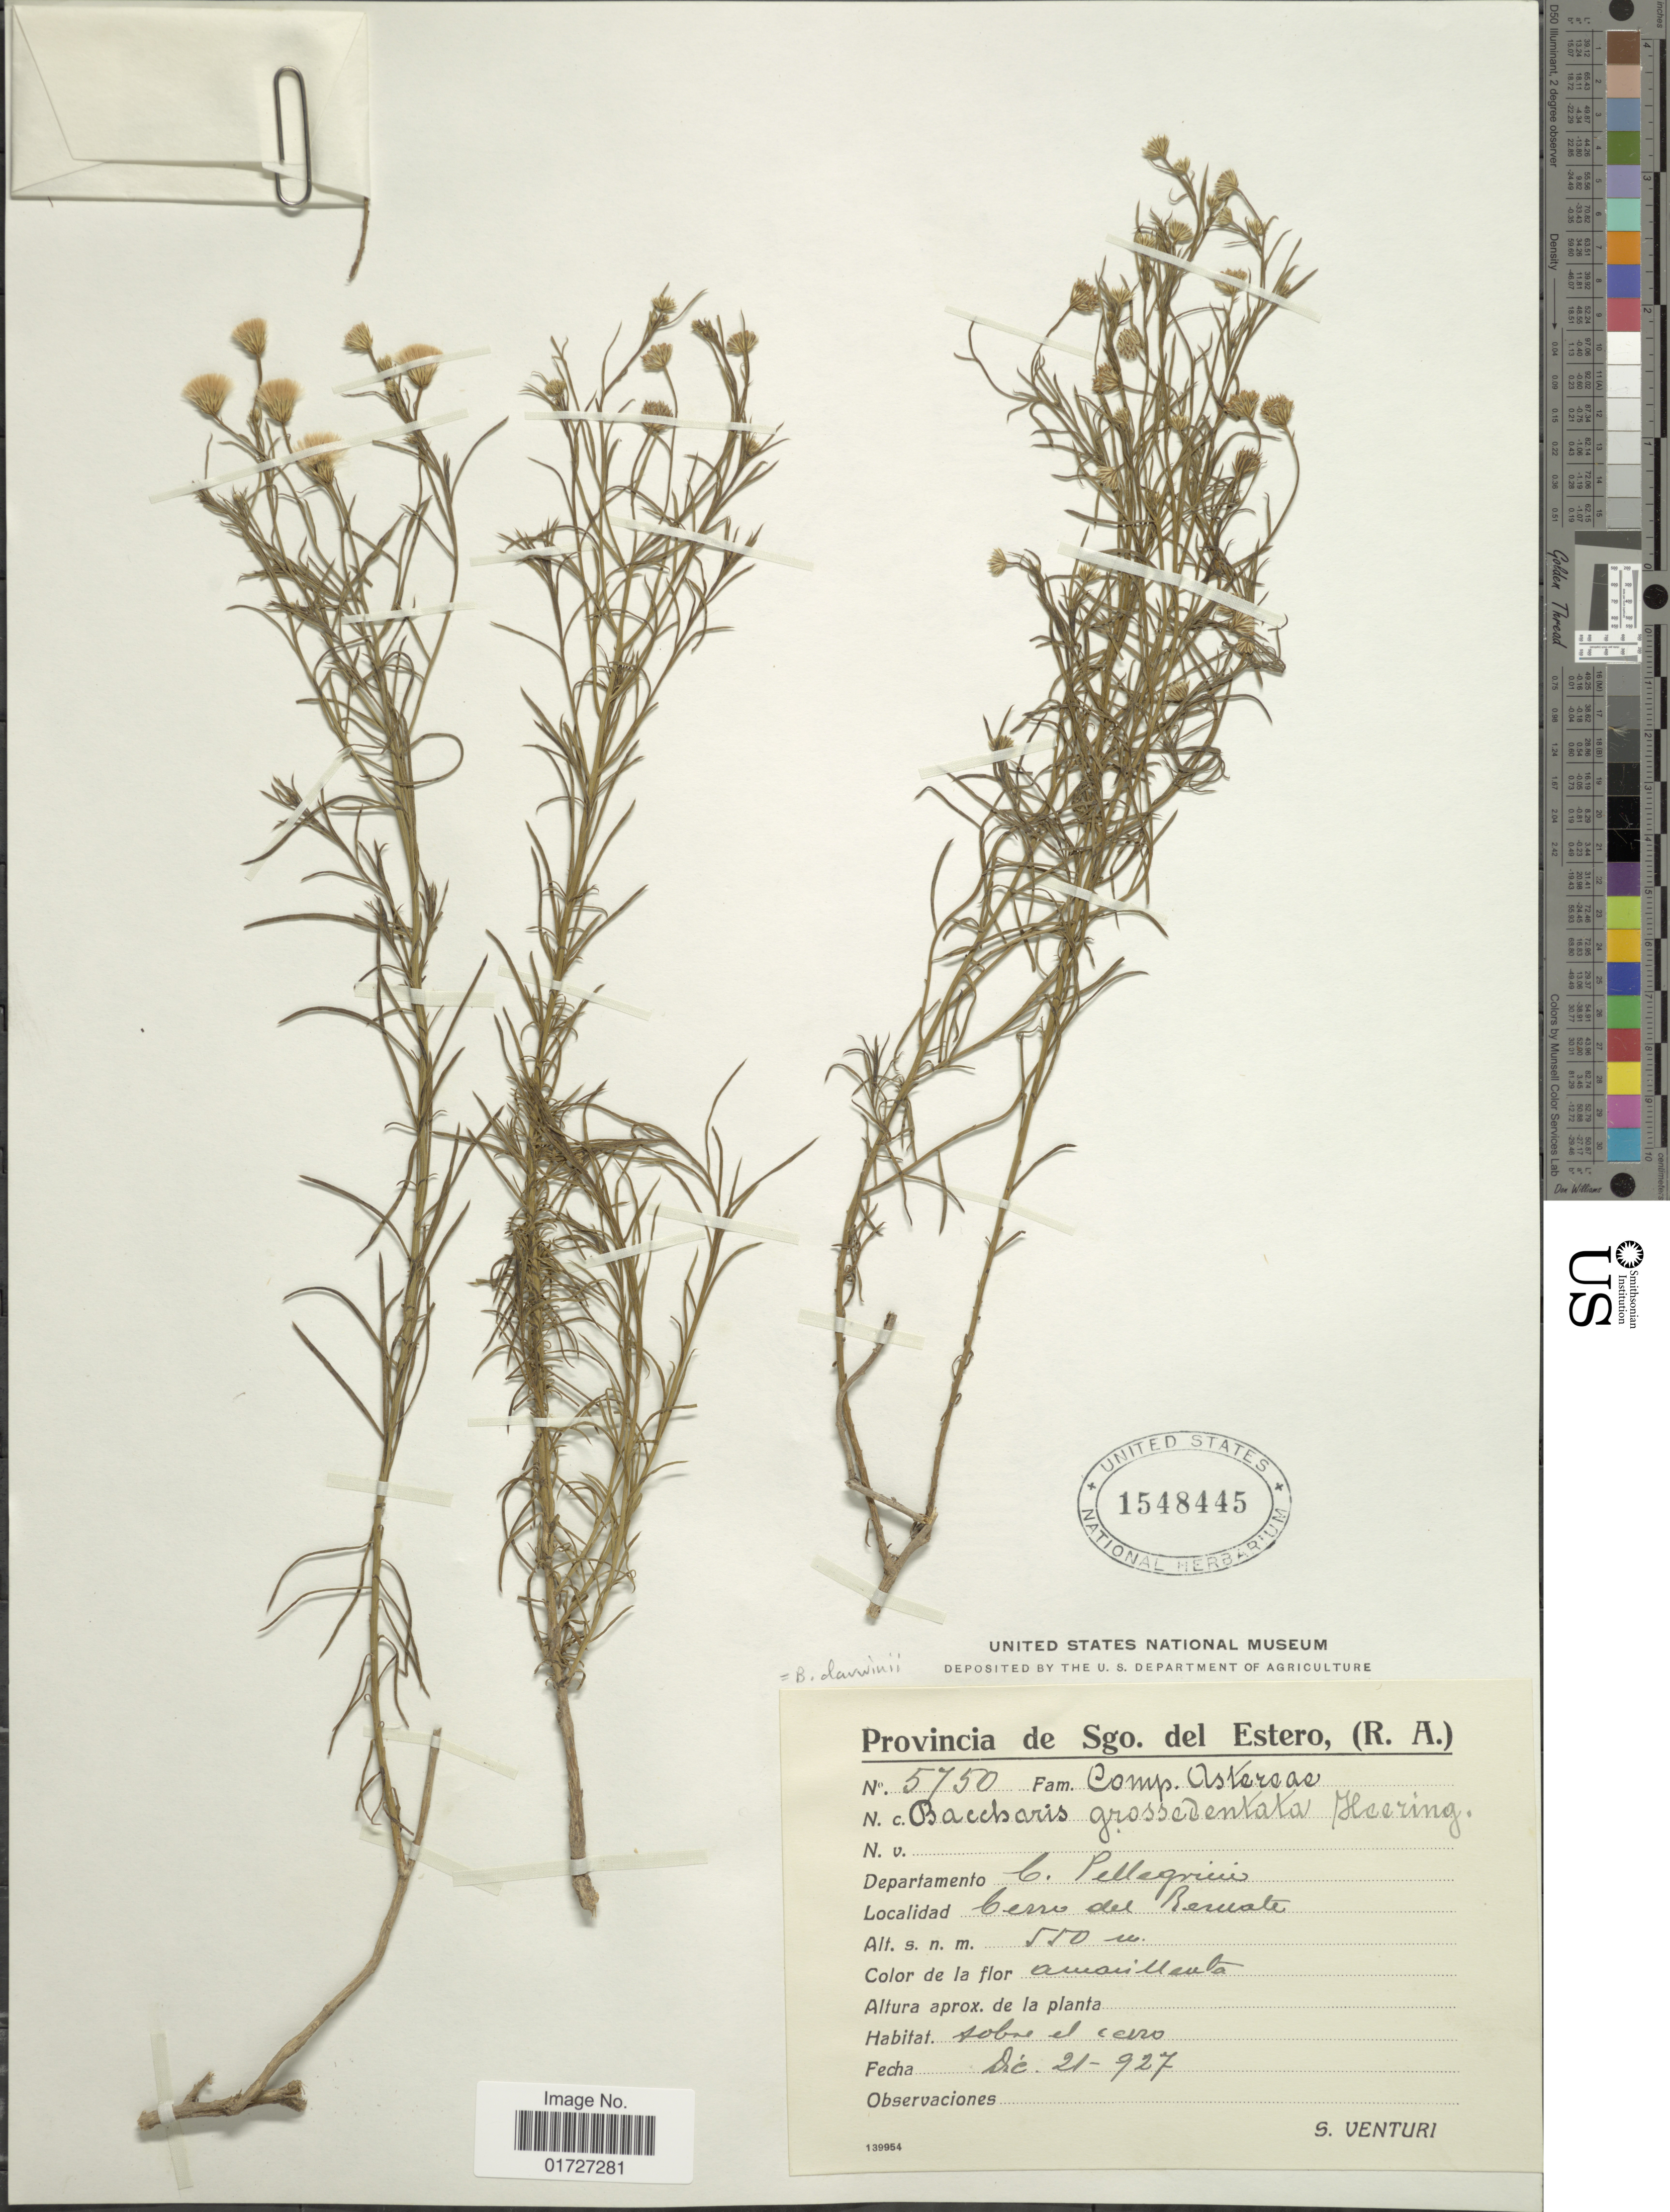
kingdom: Plantae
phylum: Tracheophyta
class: Magnoliopsida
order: Asterales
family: Asteraceae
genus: Baccharis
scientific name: Baccharis darwinii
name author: Hook. & Arn.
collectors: S. Venturi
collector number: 5750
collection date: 1927-12-21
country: Argentina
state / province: Santiago del Estero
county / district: Pellegrini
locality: Cerro El Remate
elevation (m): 550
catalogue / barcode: US 1548445